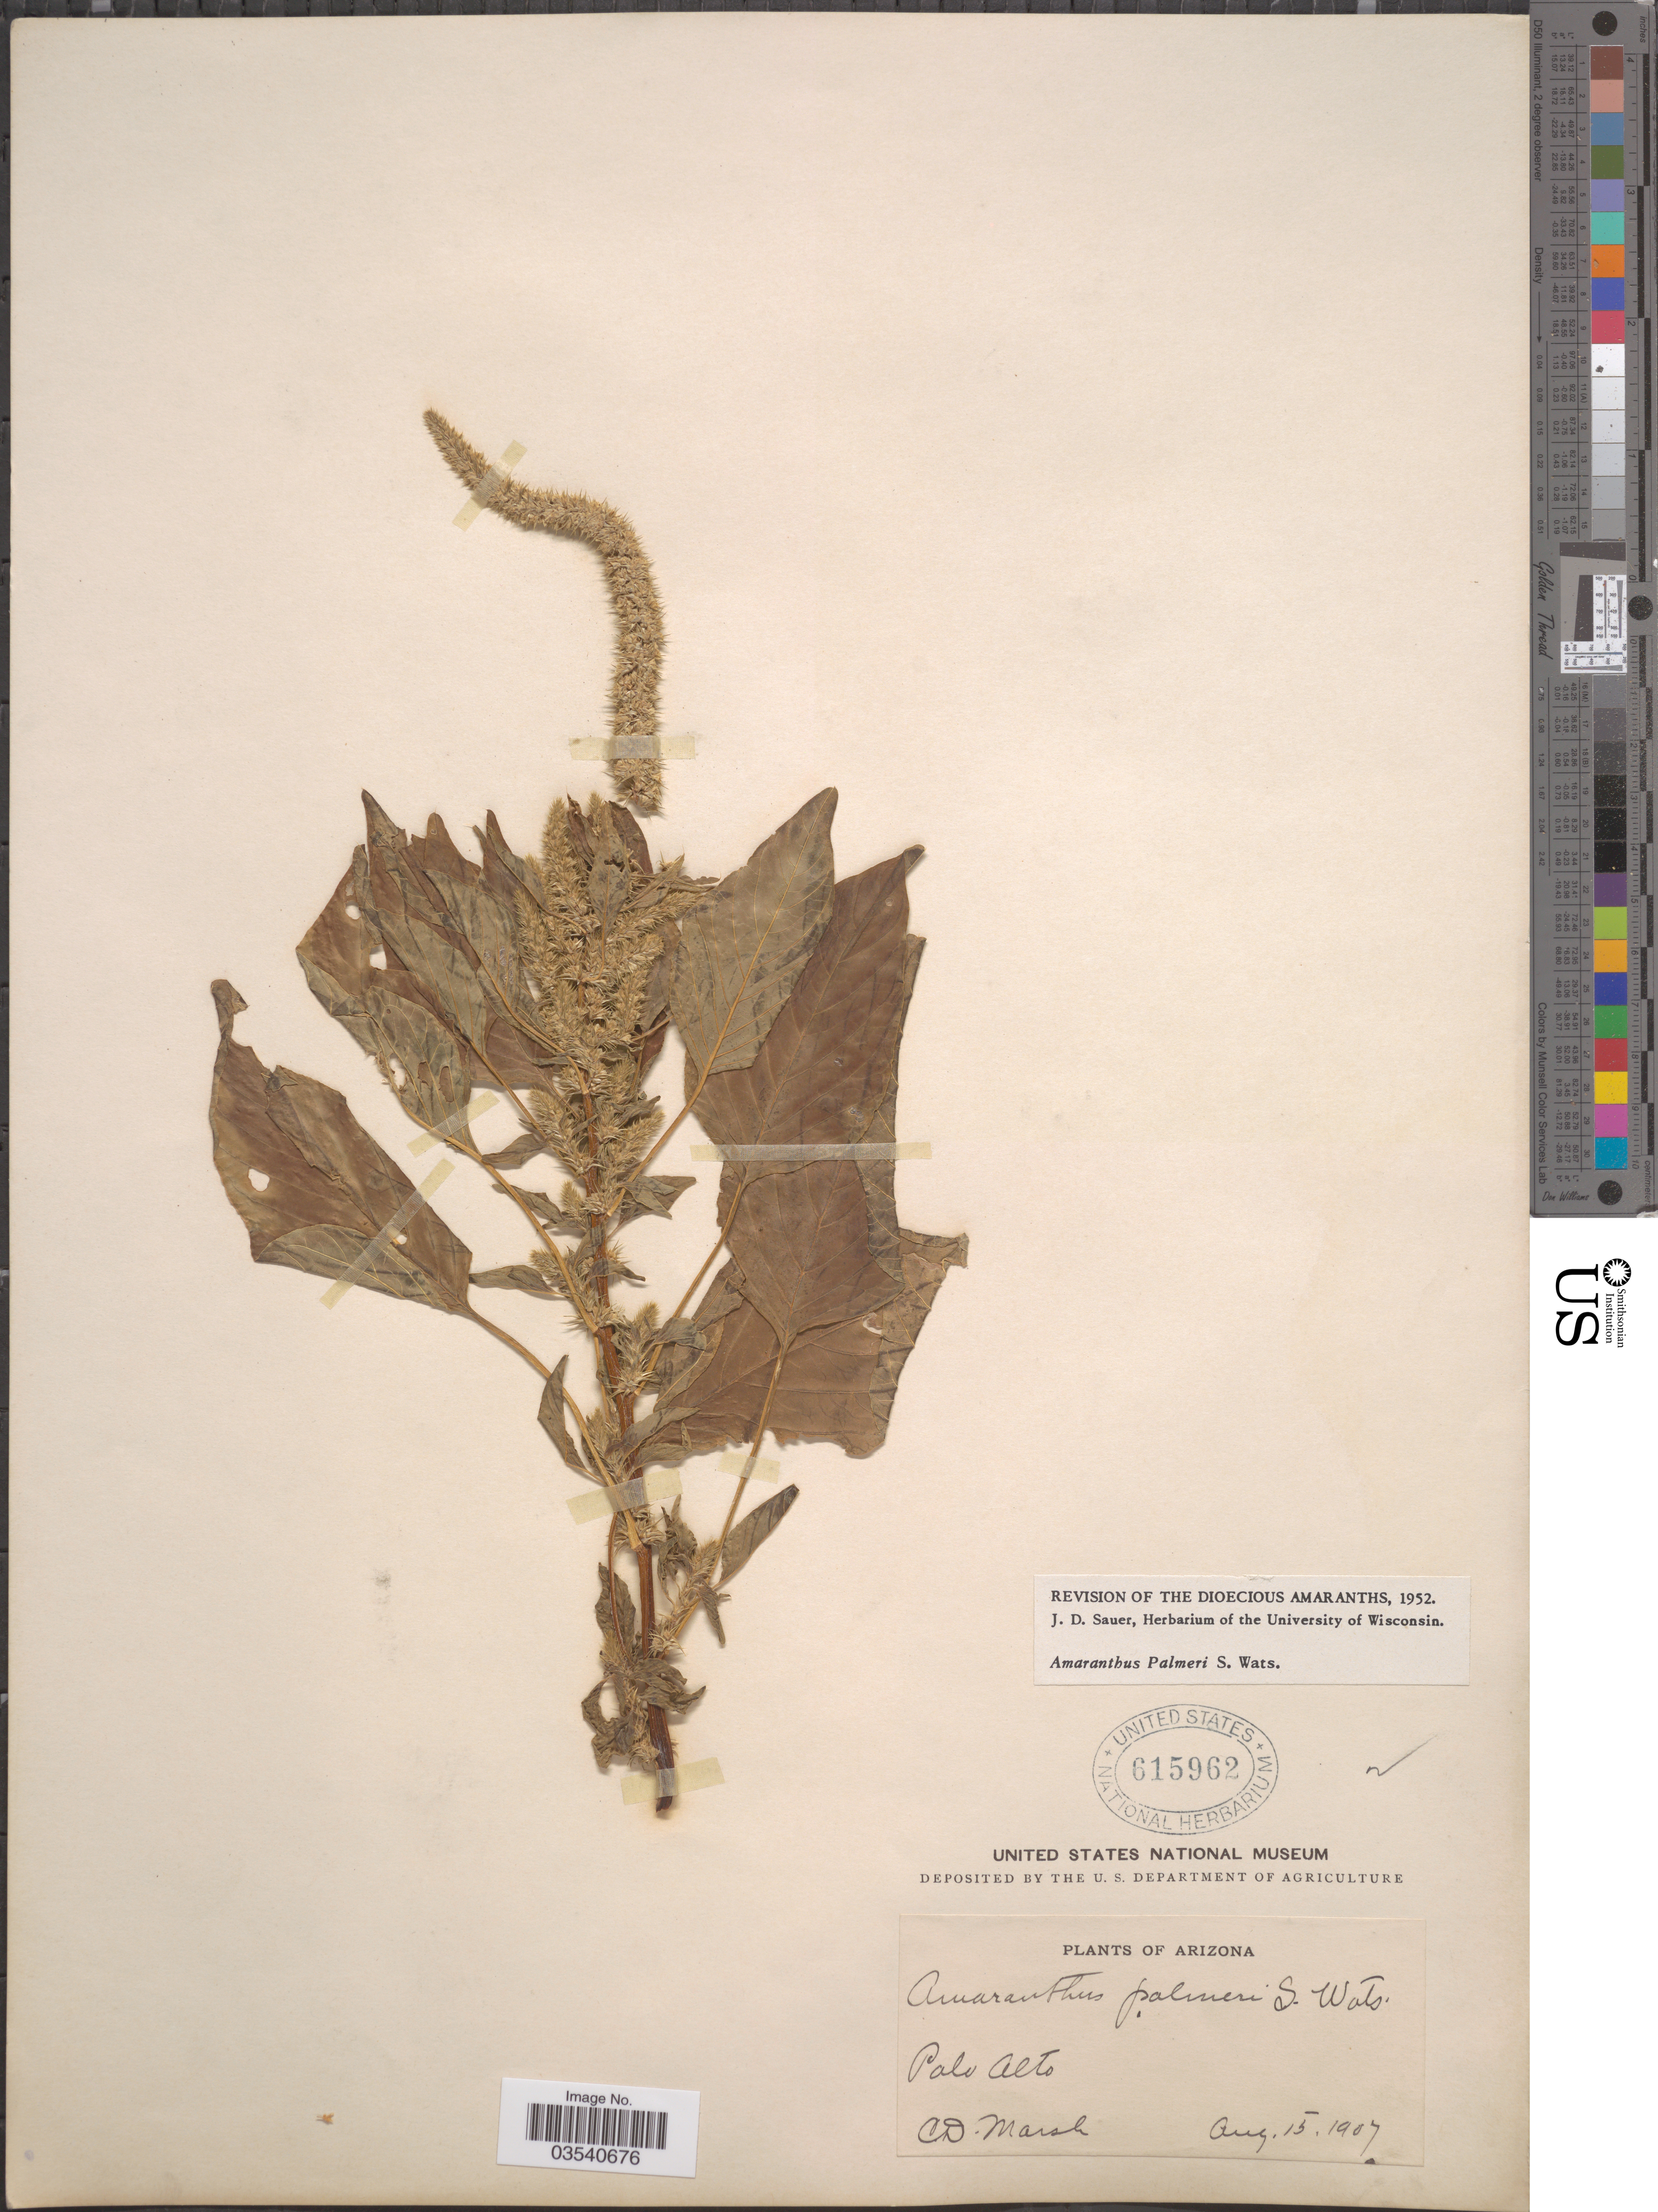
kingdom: Plantae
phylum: Tracheophyta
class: Magnoliopsida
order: Caryophyllales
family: Amaranthaceae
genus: Amaranthus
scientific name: Amaranthus palmeri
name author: S. Watson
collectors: C. D. Marsh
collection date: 1907-08-15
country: United States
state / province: Arizona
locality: Palo Alto.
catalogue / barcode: US 615962